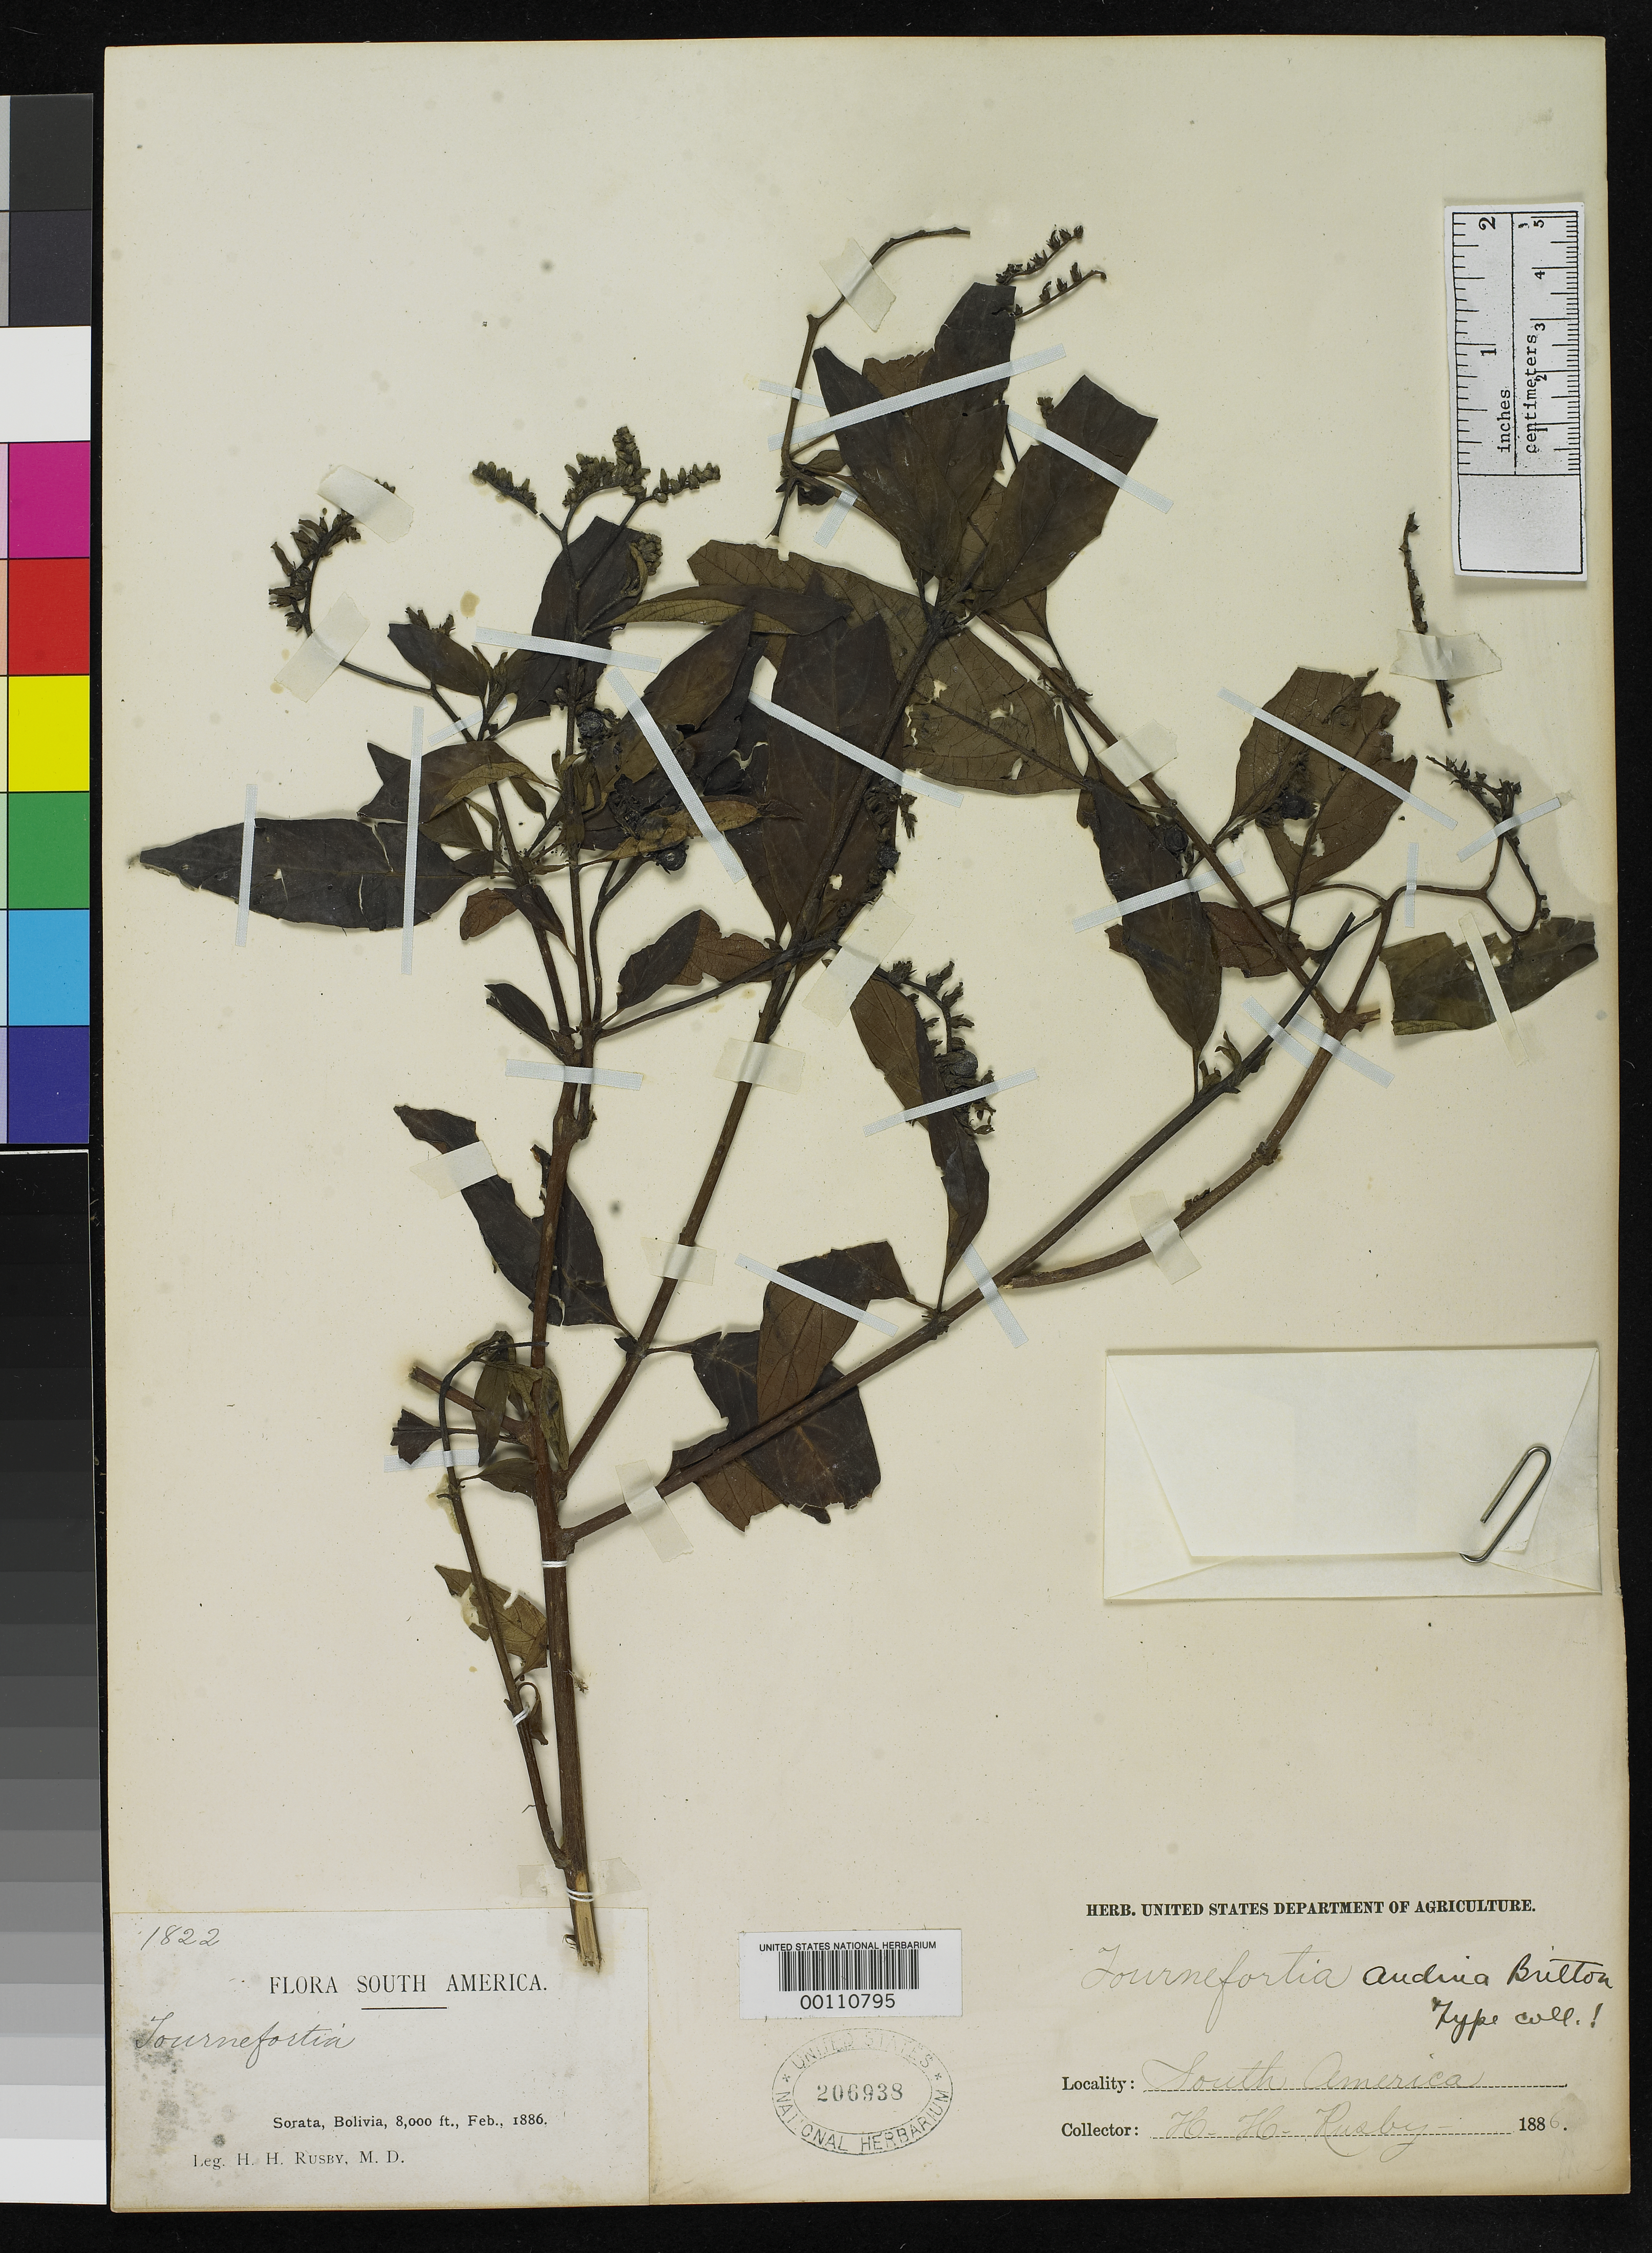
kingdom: Plantae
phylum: Tracheophyta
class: Magnoliopsida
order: Boraginales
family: Heliotropiaceae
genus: Tournefortia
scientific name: Tournefortia andina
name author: Britton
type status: Type Collection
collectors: H. H. Rusby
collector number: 1822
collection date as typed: Feb., 1886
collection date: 1886-02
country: Bolivia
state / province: La Páz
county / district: Larecaja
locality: Sorata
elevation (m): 2438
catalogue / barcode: US 206938